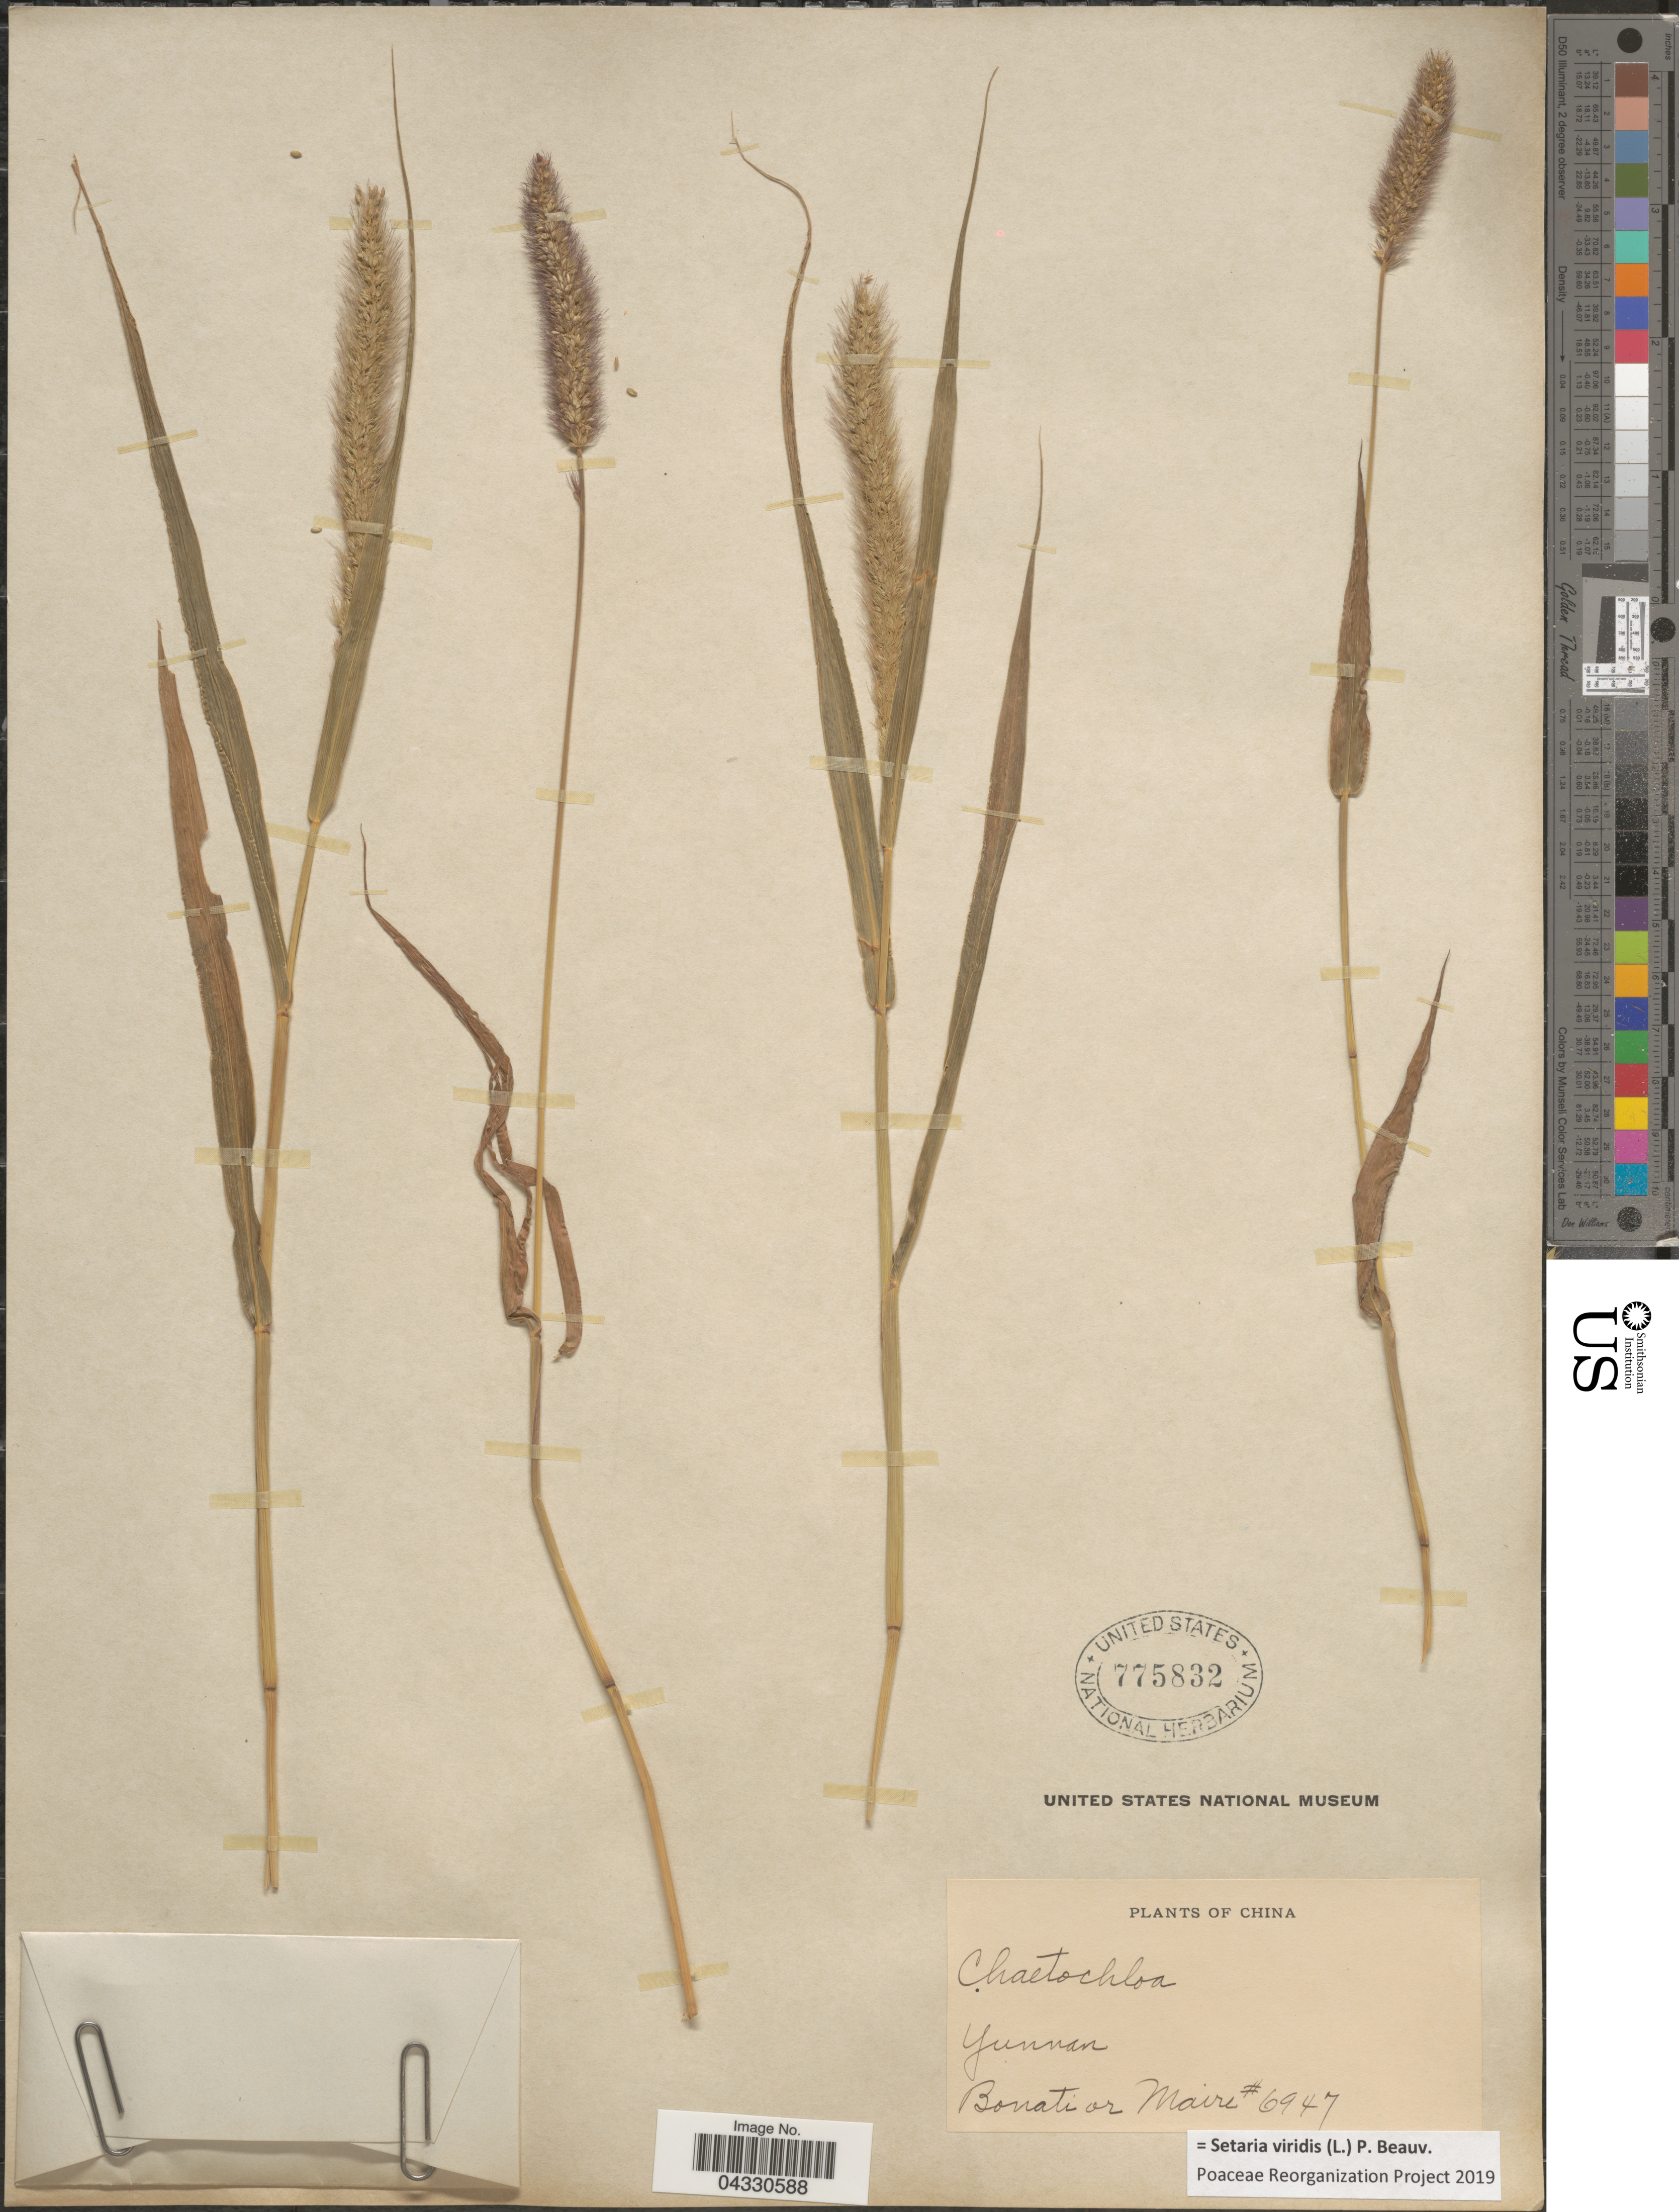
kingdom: Plantae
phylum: Tracheophyta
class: Liliopsida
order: Poales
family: Poaceae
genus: Setaria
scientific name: Setaria viridis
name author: (L.) P. Beauv.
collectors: -. Bonati & Maire, --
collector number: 6947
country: China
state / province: Yunnan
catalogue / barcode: US 775832